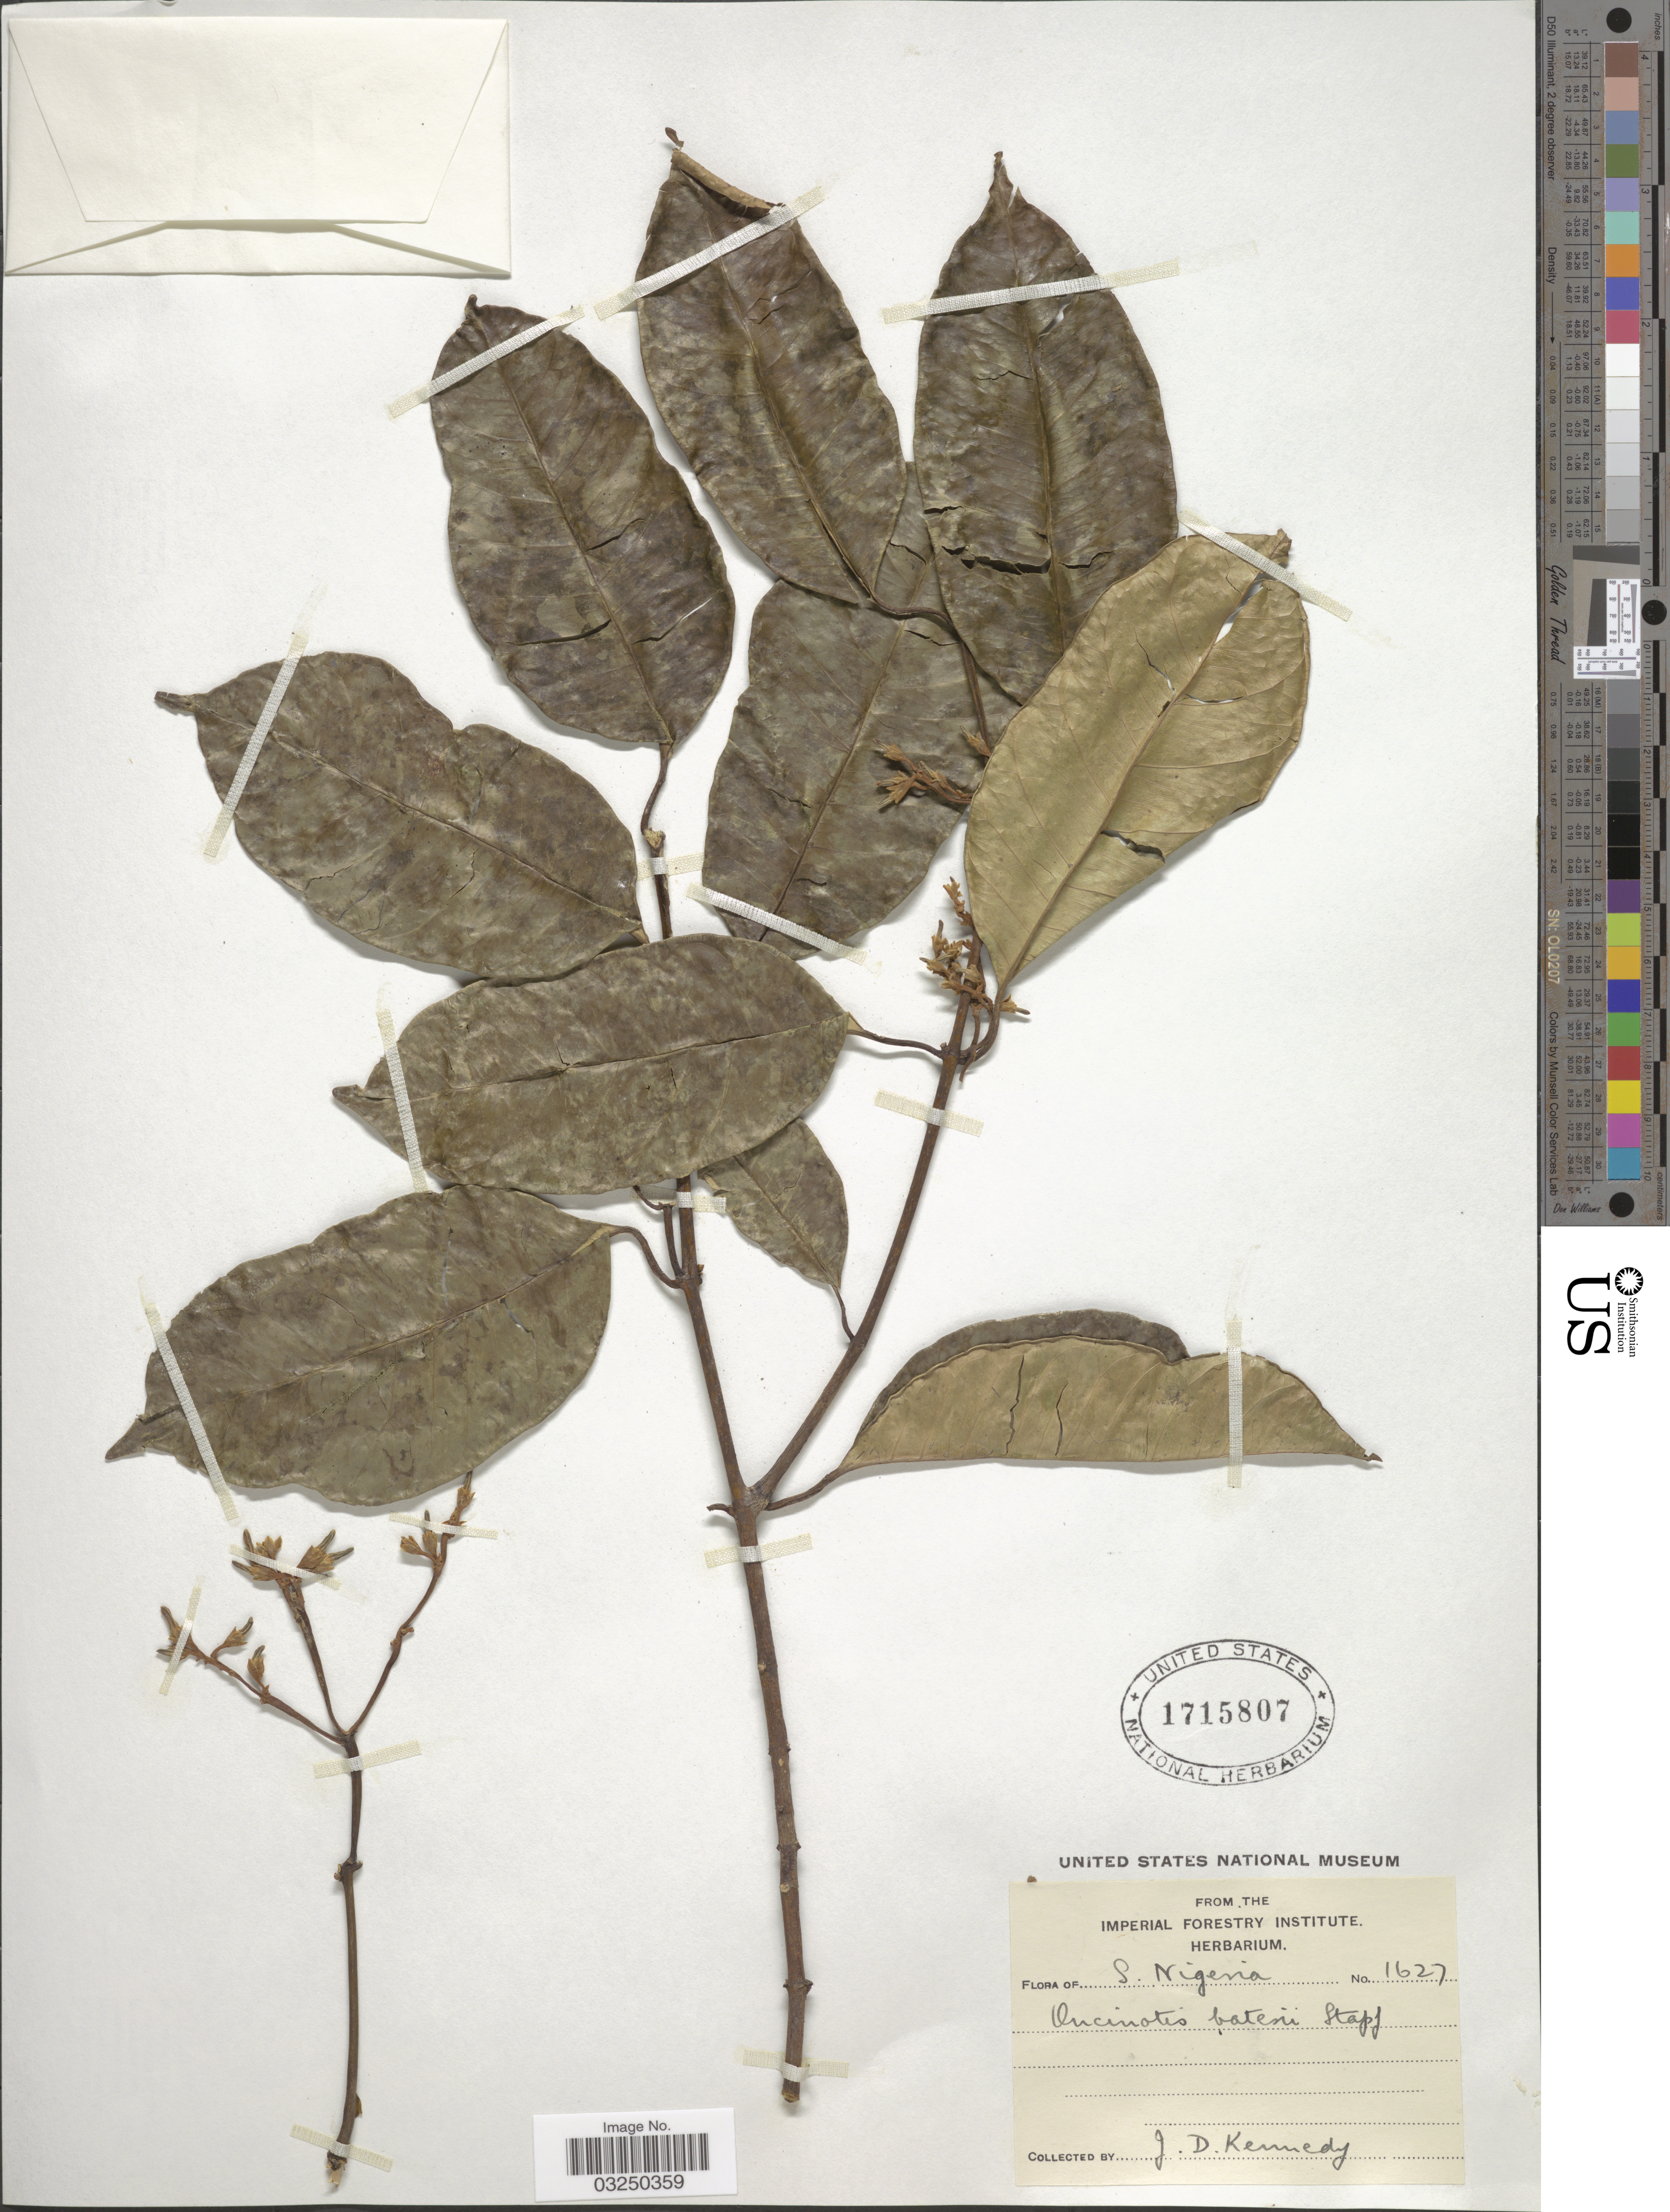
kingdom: Plantae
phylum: Tracheophyta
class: Magnoliopsida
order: Gentianales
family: Apocynaceae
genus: Oncinotis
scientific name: Oncinotis batesii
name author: Stapf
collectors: J. D. Kennedy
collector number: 1627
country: Nigeria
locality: S. Nigeria.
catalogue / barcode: US 1715807